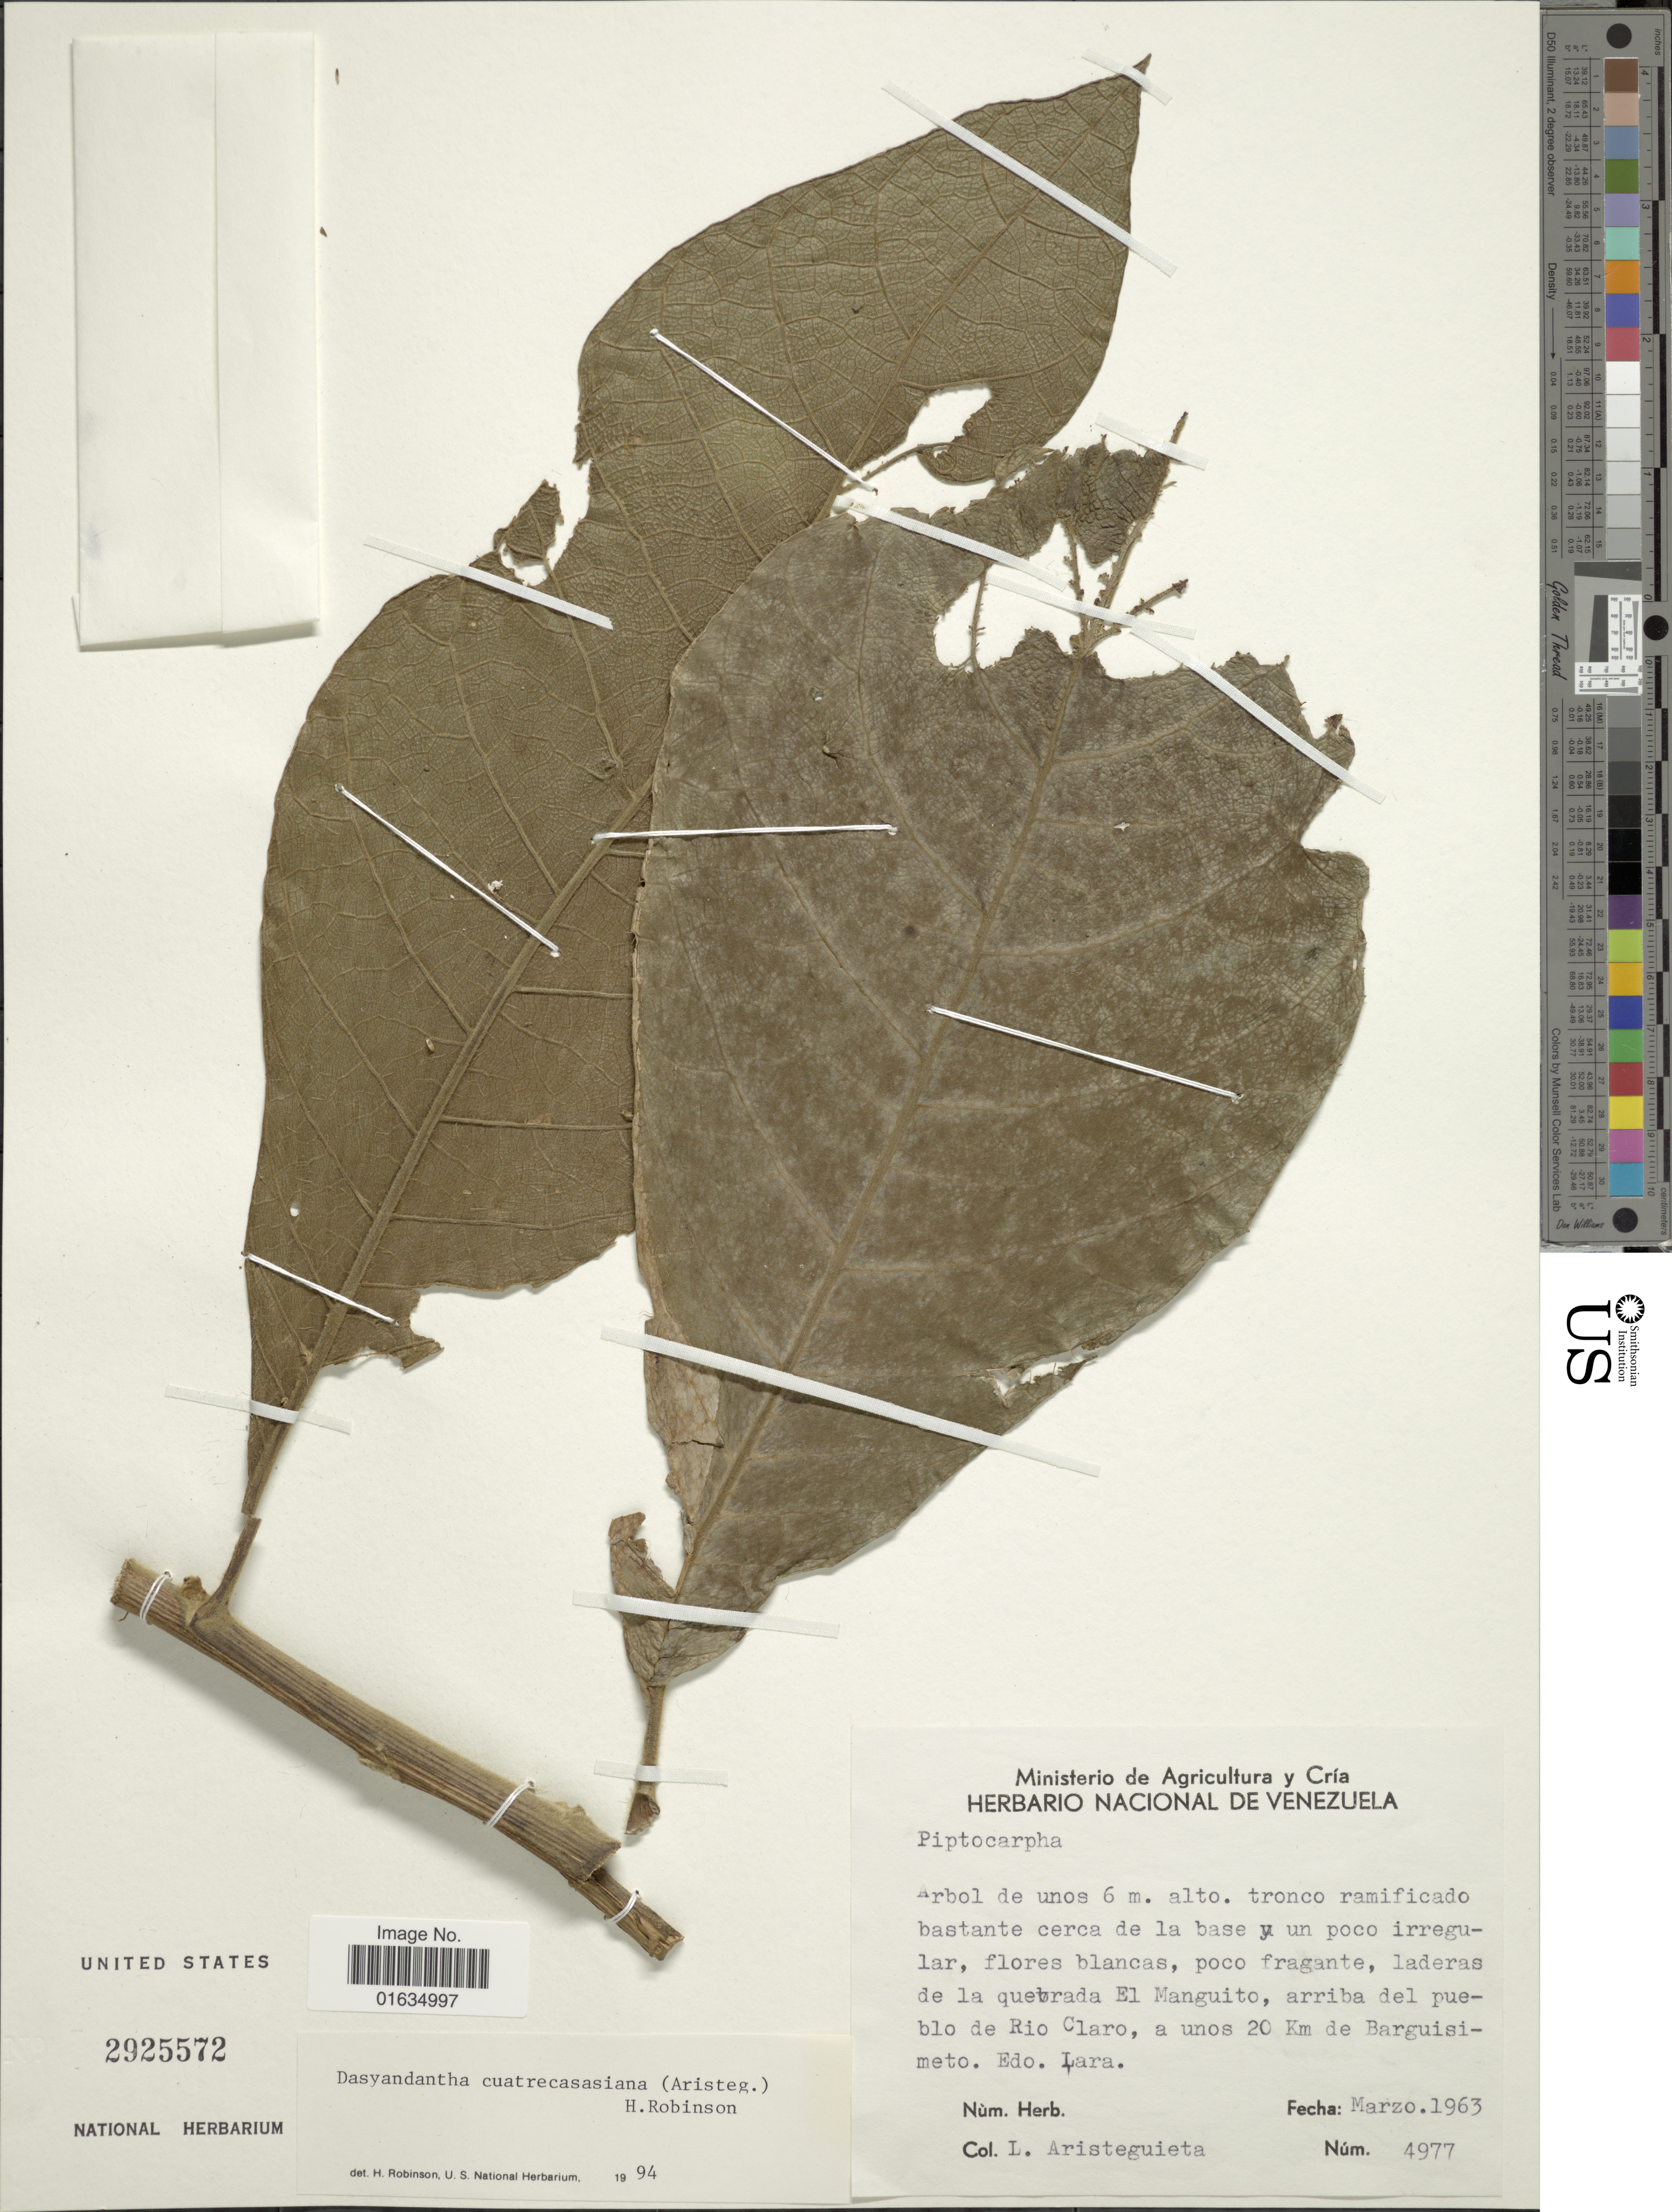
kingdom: Plantae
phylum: Tracheophyta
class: Magnoliopsida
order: Asterales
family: Asteraceae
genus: Dasyandantha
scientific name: Dasyandantha cuatrecasasiana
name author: (Aristeg.) H. Rob.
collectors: L. Aristeguieta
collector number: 4977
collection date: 1963-03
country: Venezuela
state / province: Lara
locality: La Quebrada El Manguito, arriba del pueblo de Rio Claro, a unos 20 km de Barguisimeto, Edo. Lara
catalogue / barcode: US 2925572